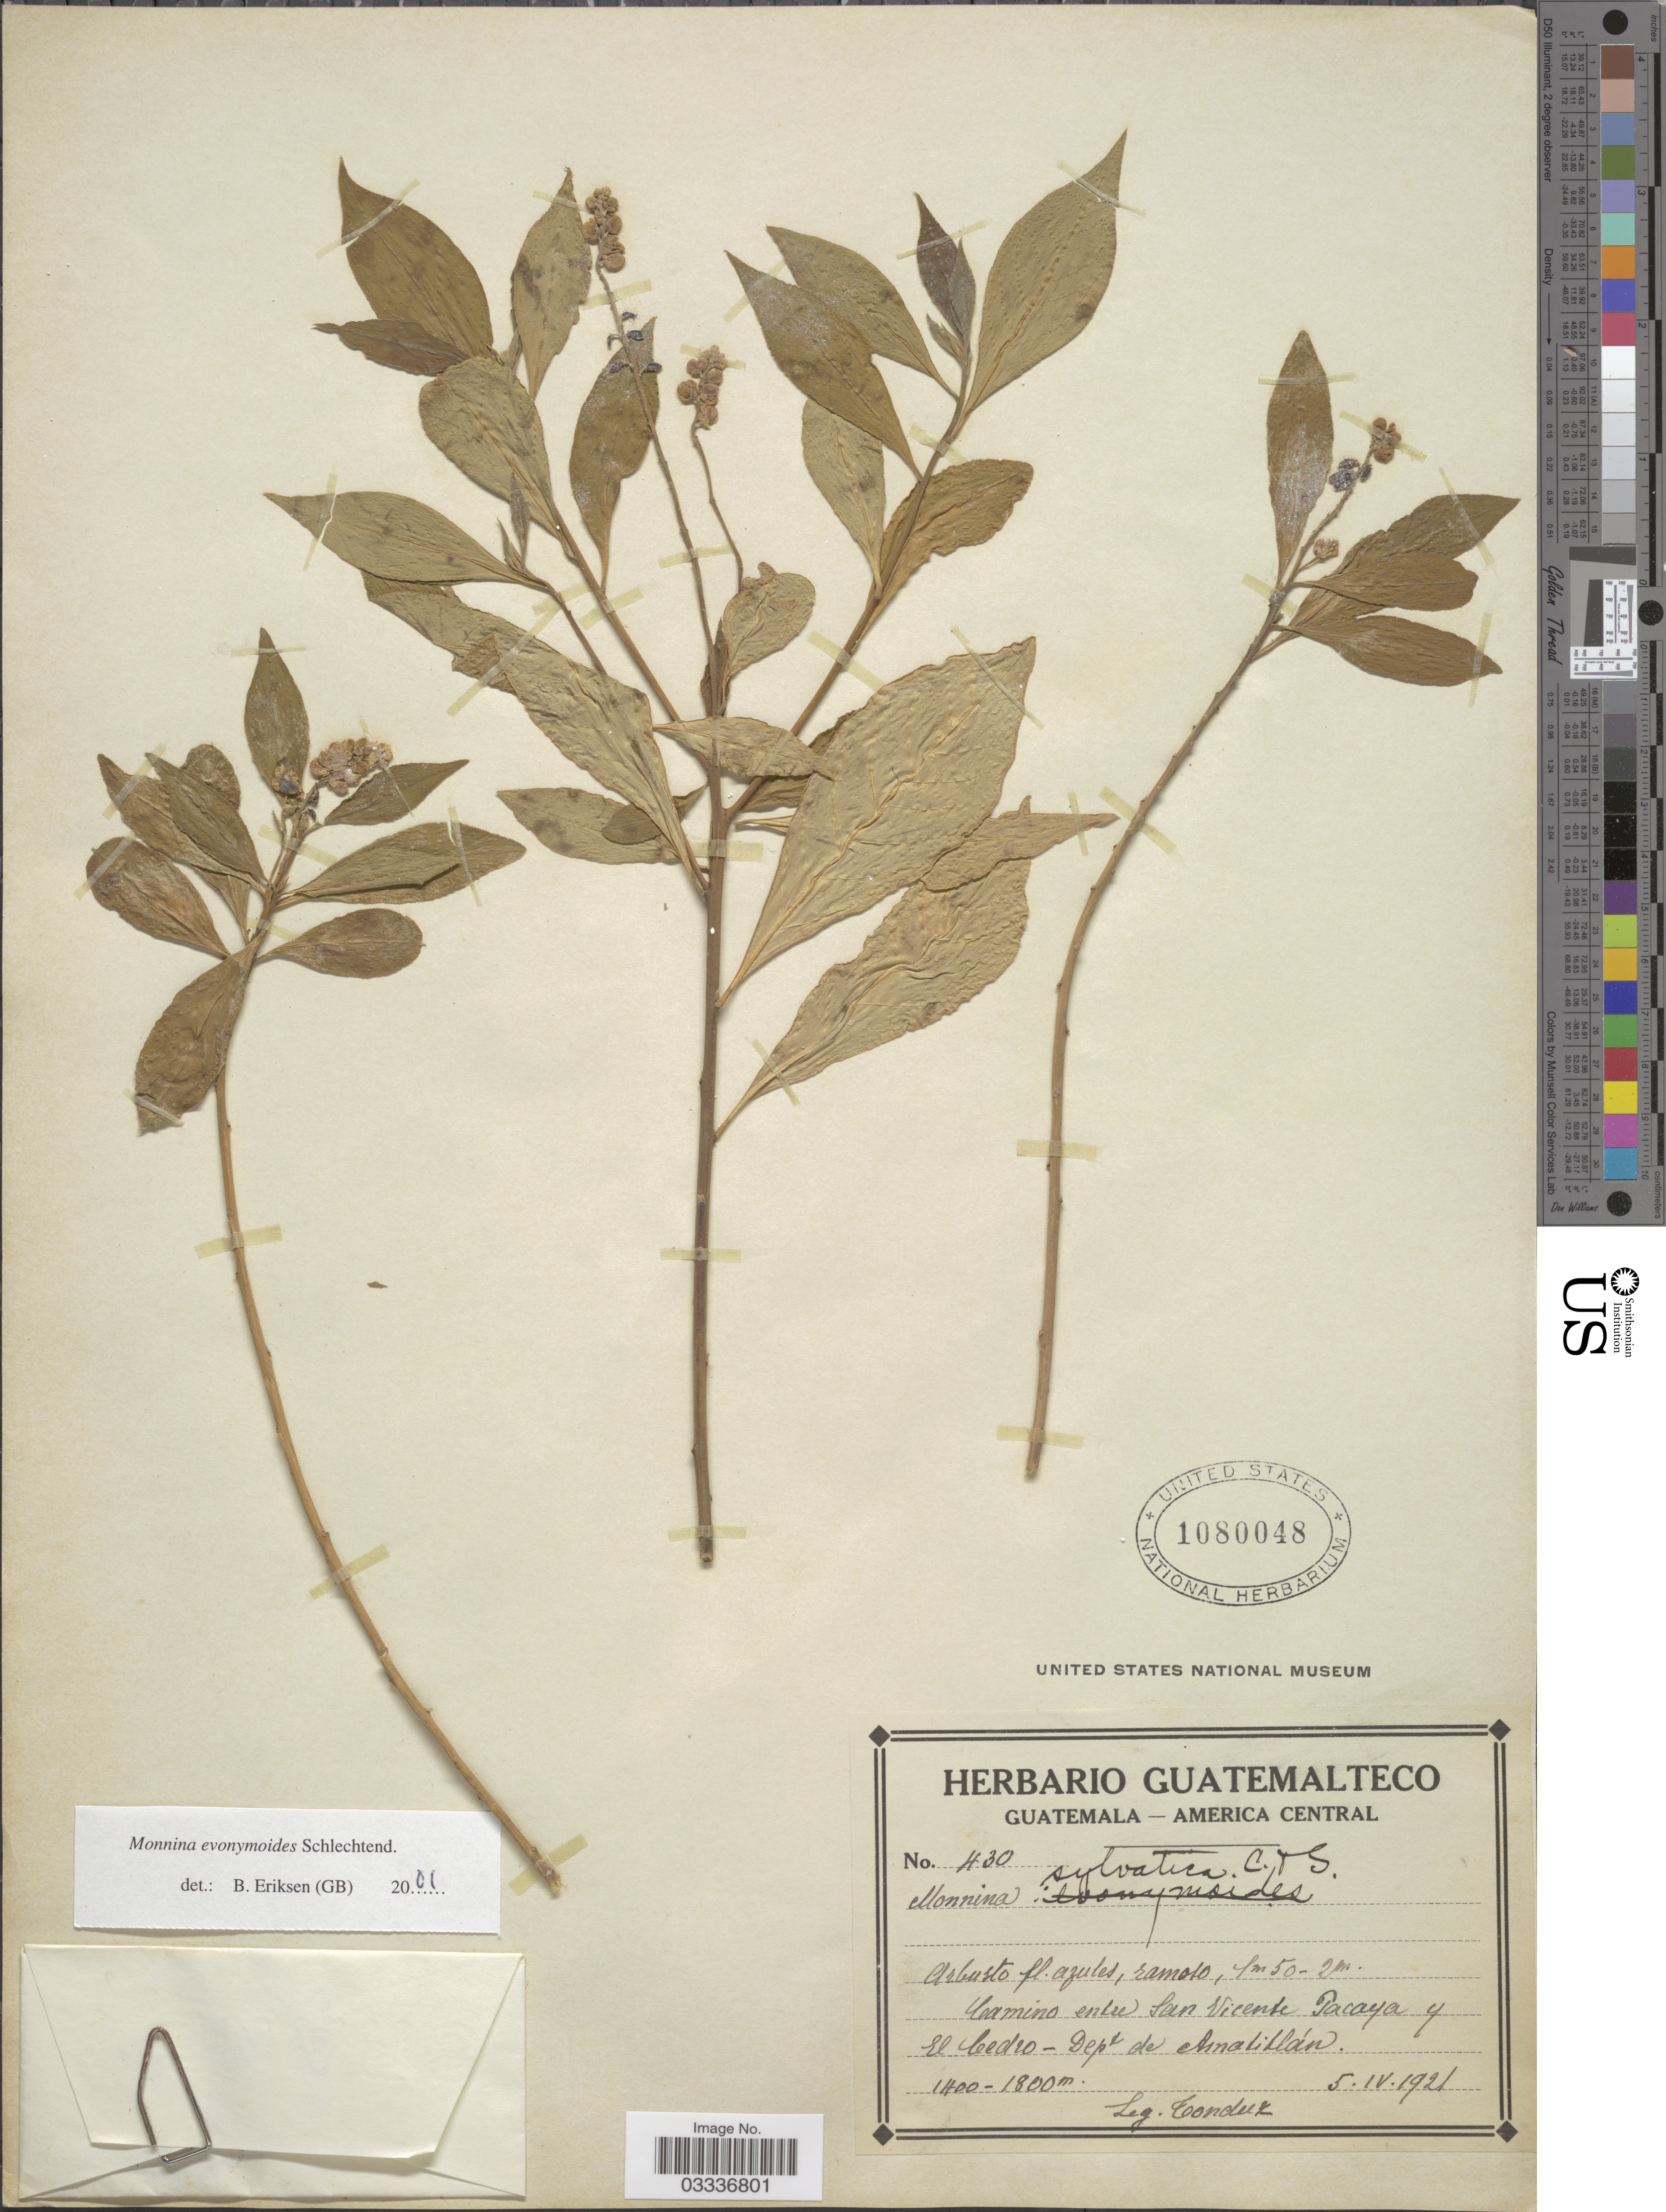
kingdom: Plantae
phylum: Tracheophyta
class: Magnoliopsida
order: Fabales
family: Polygalaceae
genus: Monnina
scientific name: Monnina evonymoides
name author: Schltdl.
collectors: Tonduz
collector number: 430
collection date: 1921-04-05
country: Guatemala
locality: Camino entre San Vicente Pacaya y El Cedro - Dept. de Amatitlán.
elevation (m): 1400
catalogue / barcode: US 1080048